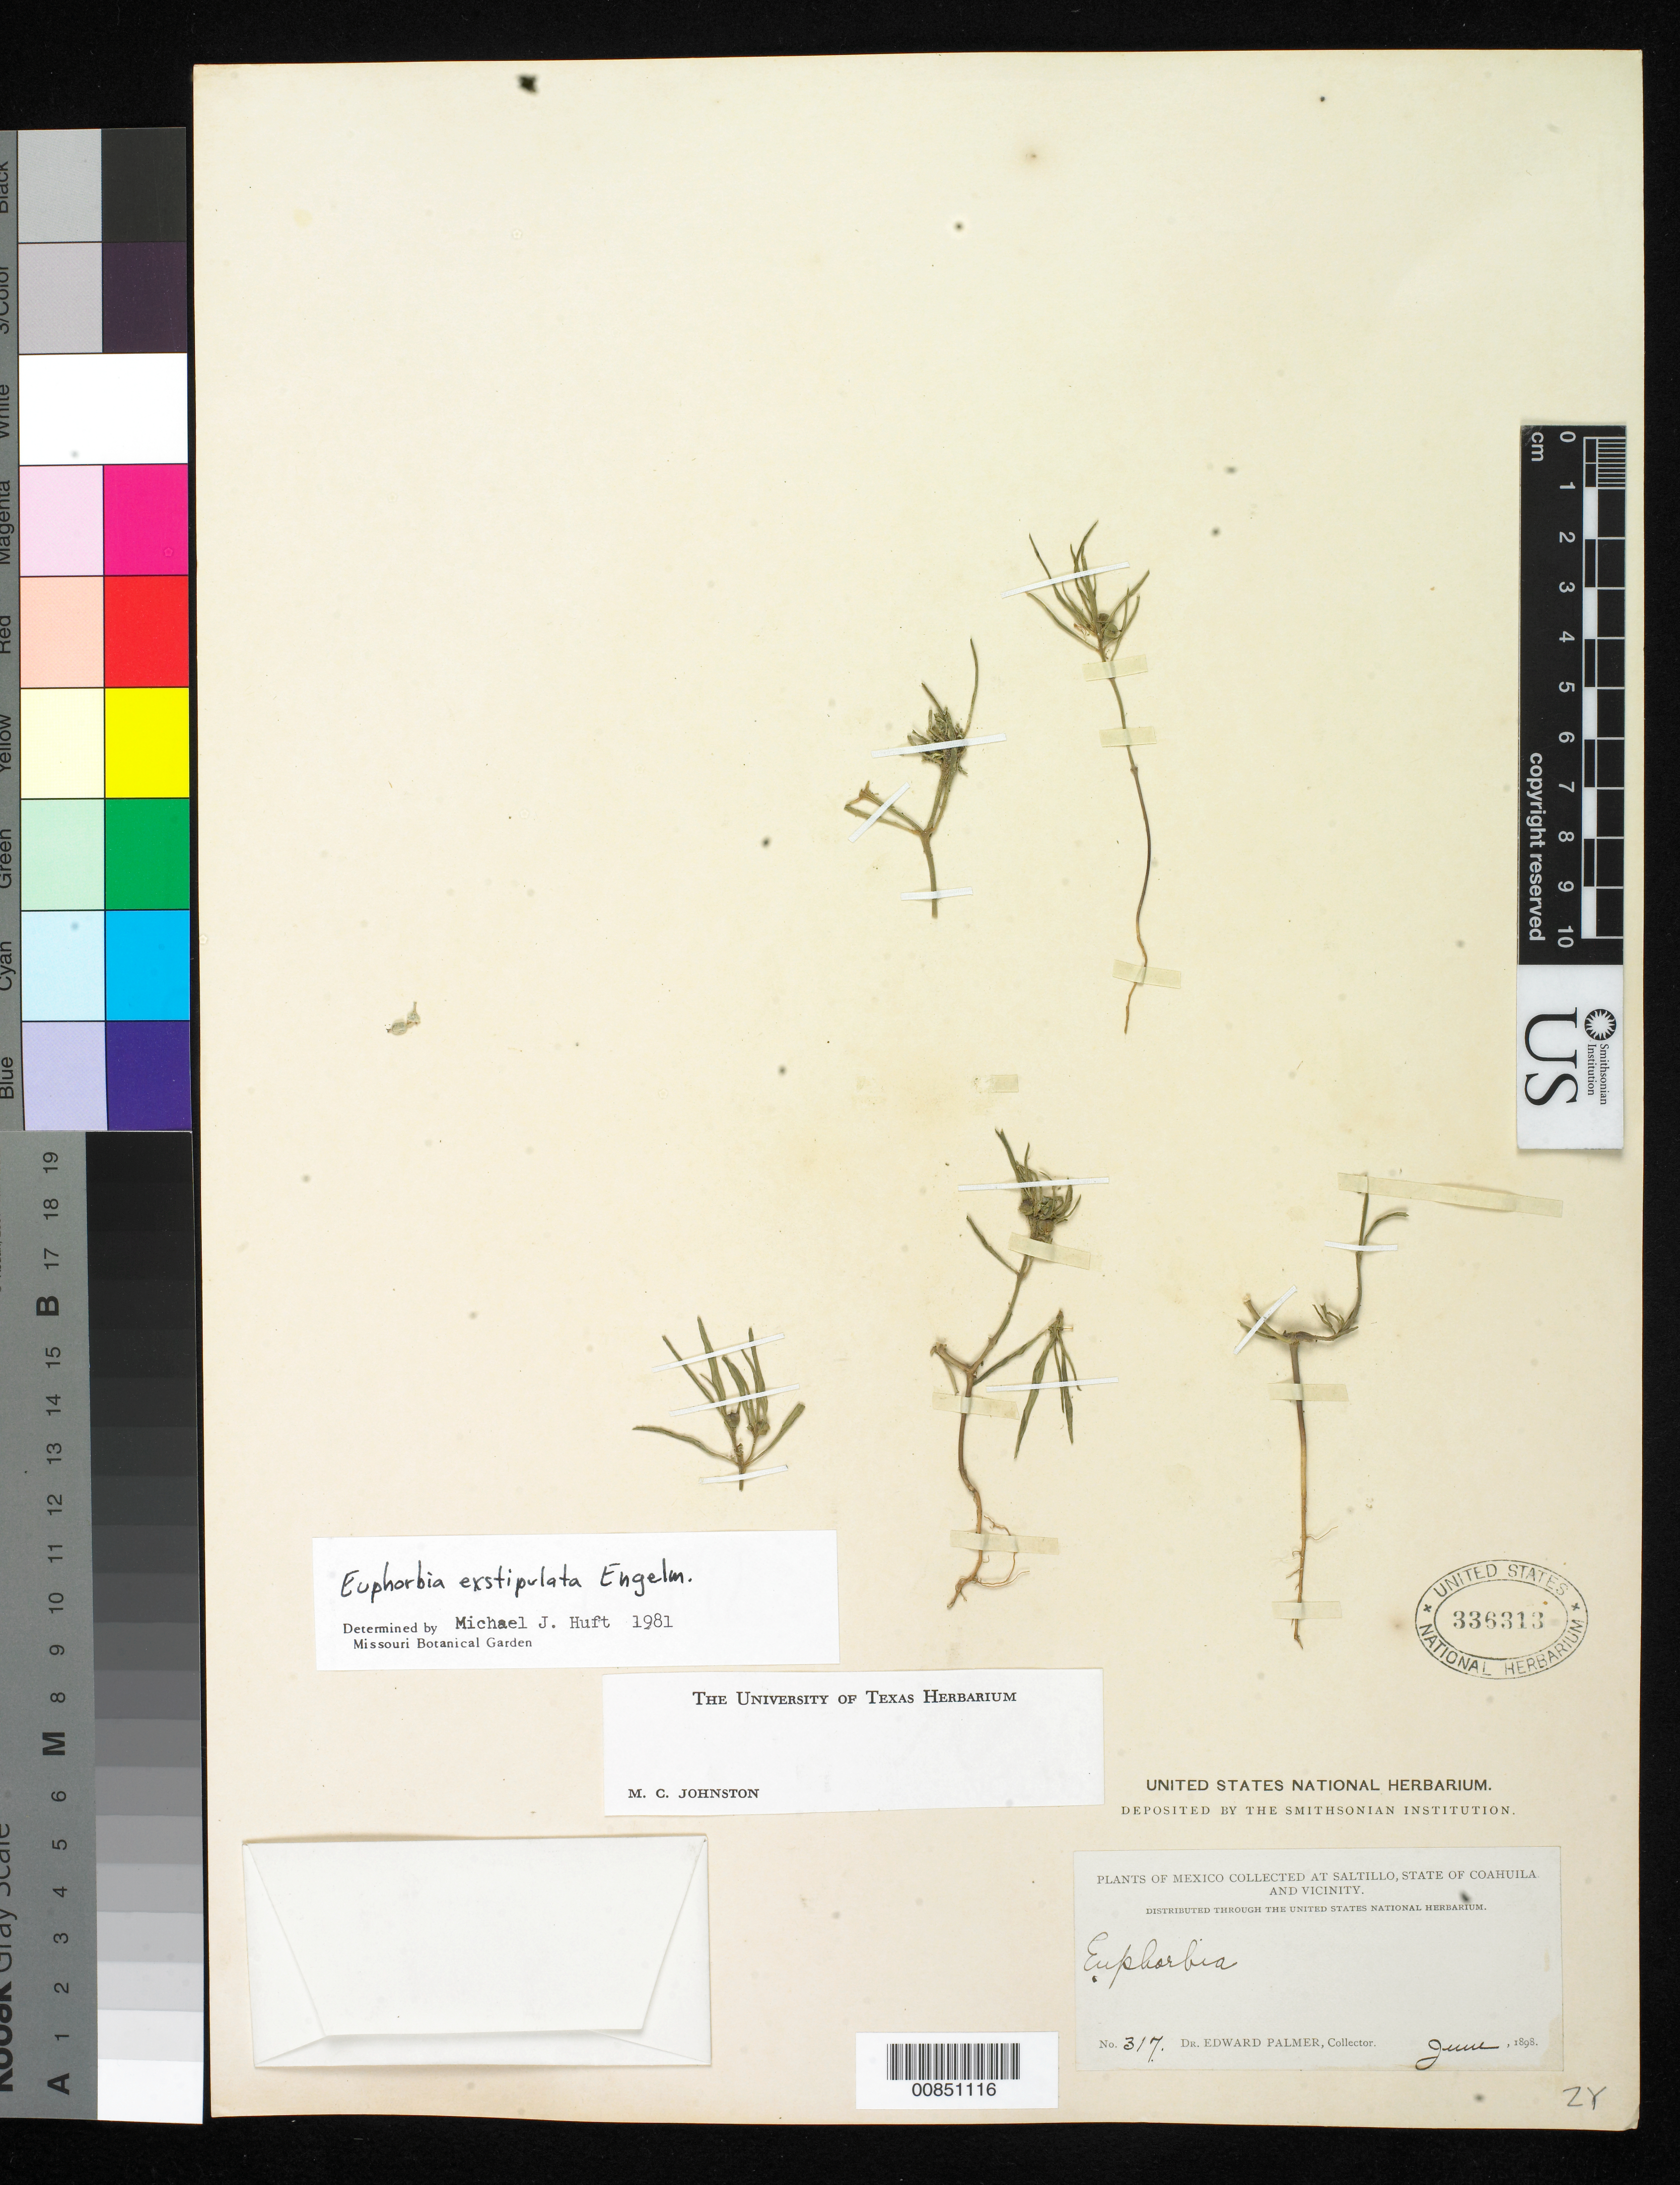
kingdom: Plantae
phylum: Tracheophyta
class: Magnoliopsida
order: Malpighiales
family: Euphorbiaceae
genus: Euphorbia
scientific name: Euphorbia exstipulata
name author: Engelm. in Emory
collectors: E. Palmer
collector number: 317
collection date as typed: Jun 1898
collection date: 1898-06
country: Mexico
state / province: Coahuila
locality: Saltillo, Coahuila and vicinity.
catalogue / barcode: US 336313